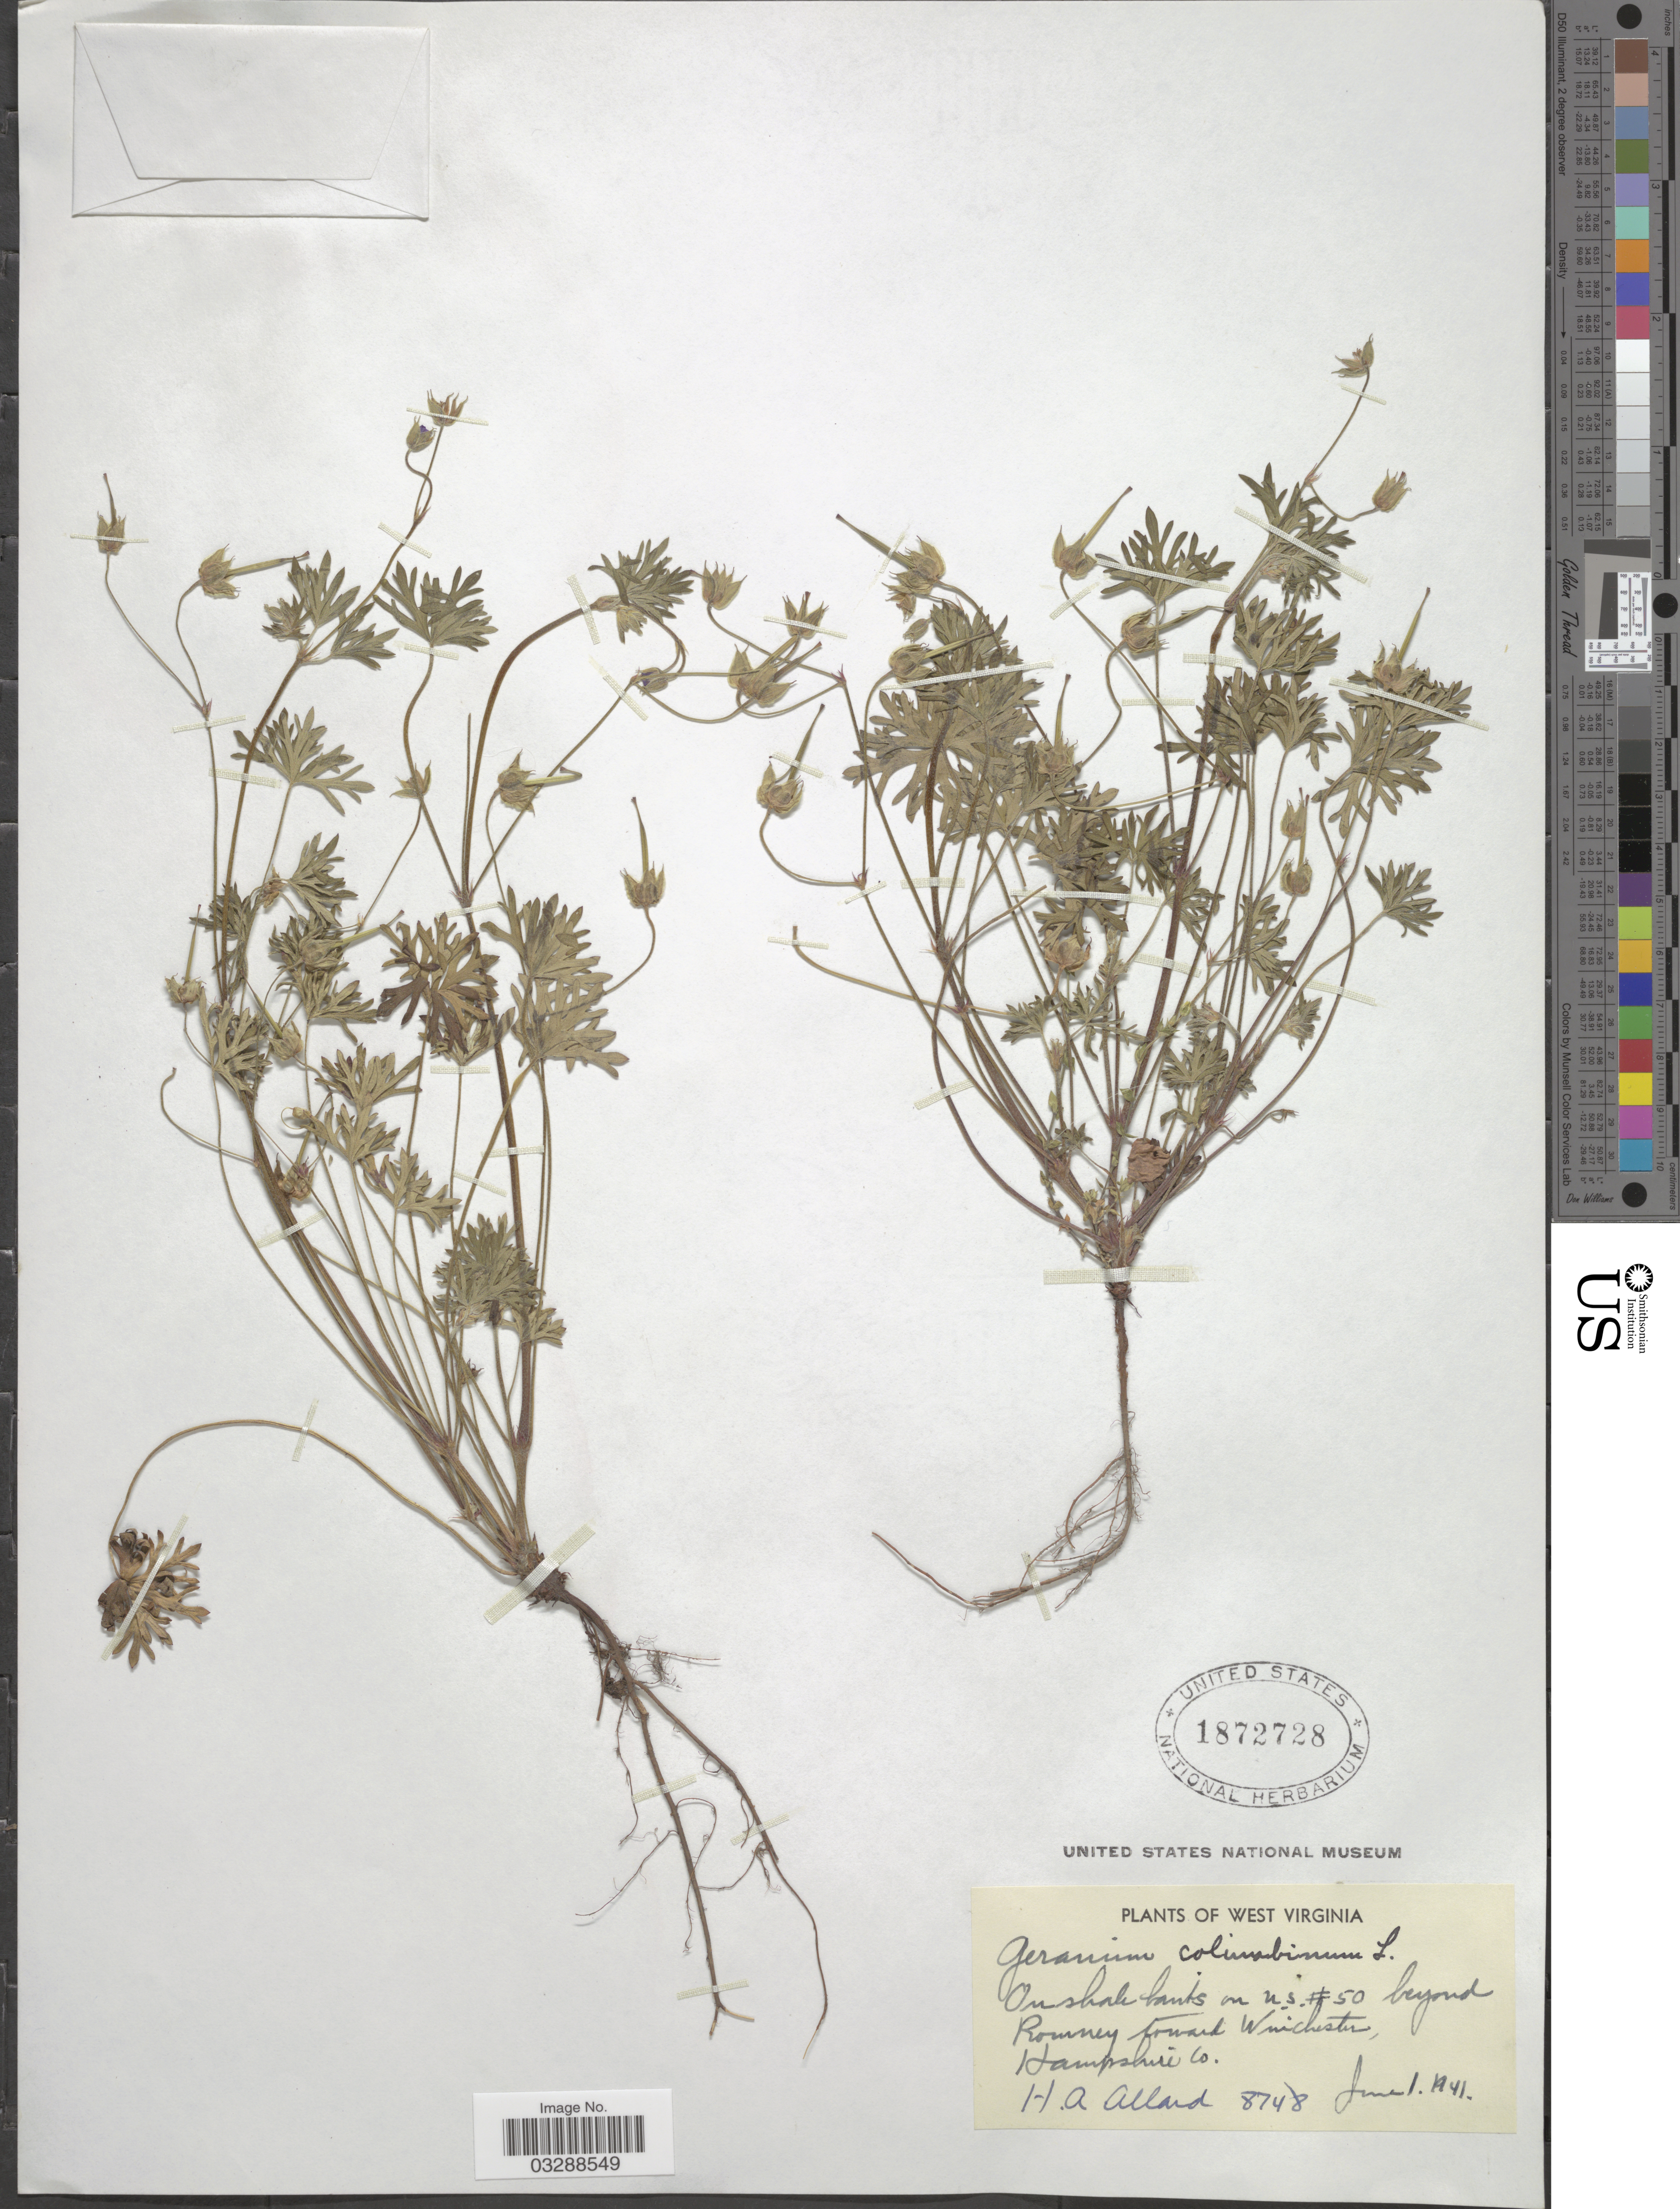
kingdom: Plantae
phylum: Tracheophyta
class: Magnoliopsida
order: Geraniales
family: Geraniaceae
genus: Geranium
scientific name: Geranium columbinum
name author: L.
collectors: H. A. Allard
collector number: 8748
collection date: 1941-06-01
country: United States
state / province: West Virginia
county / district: Hampshire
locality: On shale banks on U.S. #50 beyond Romney toward Winchester, Hampshire Co.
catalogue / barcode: US 1872728